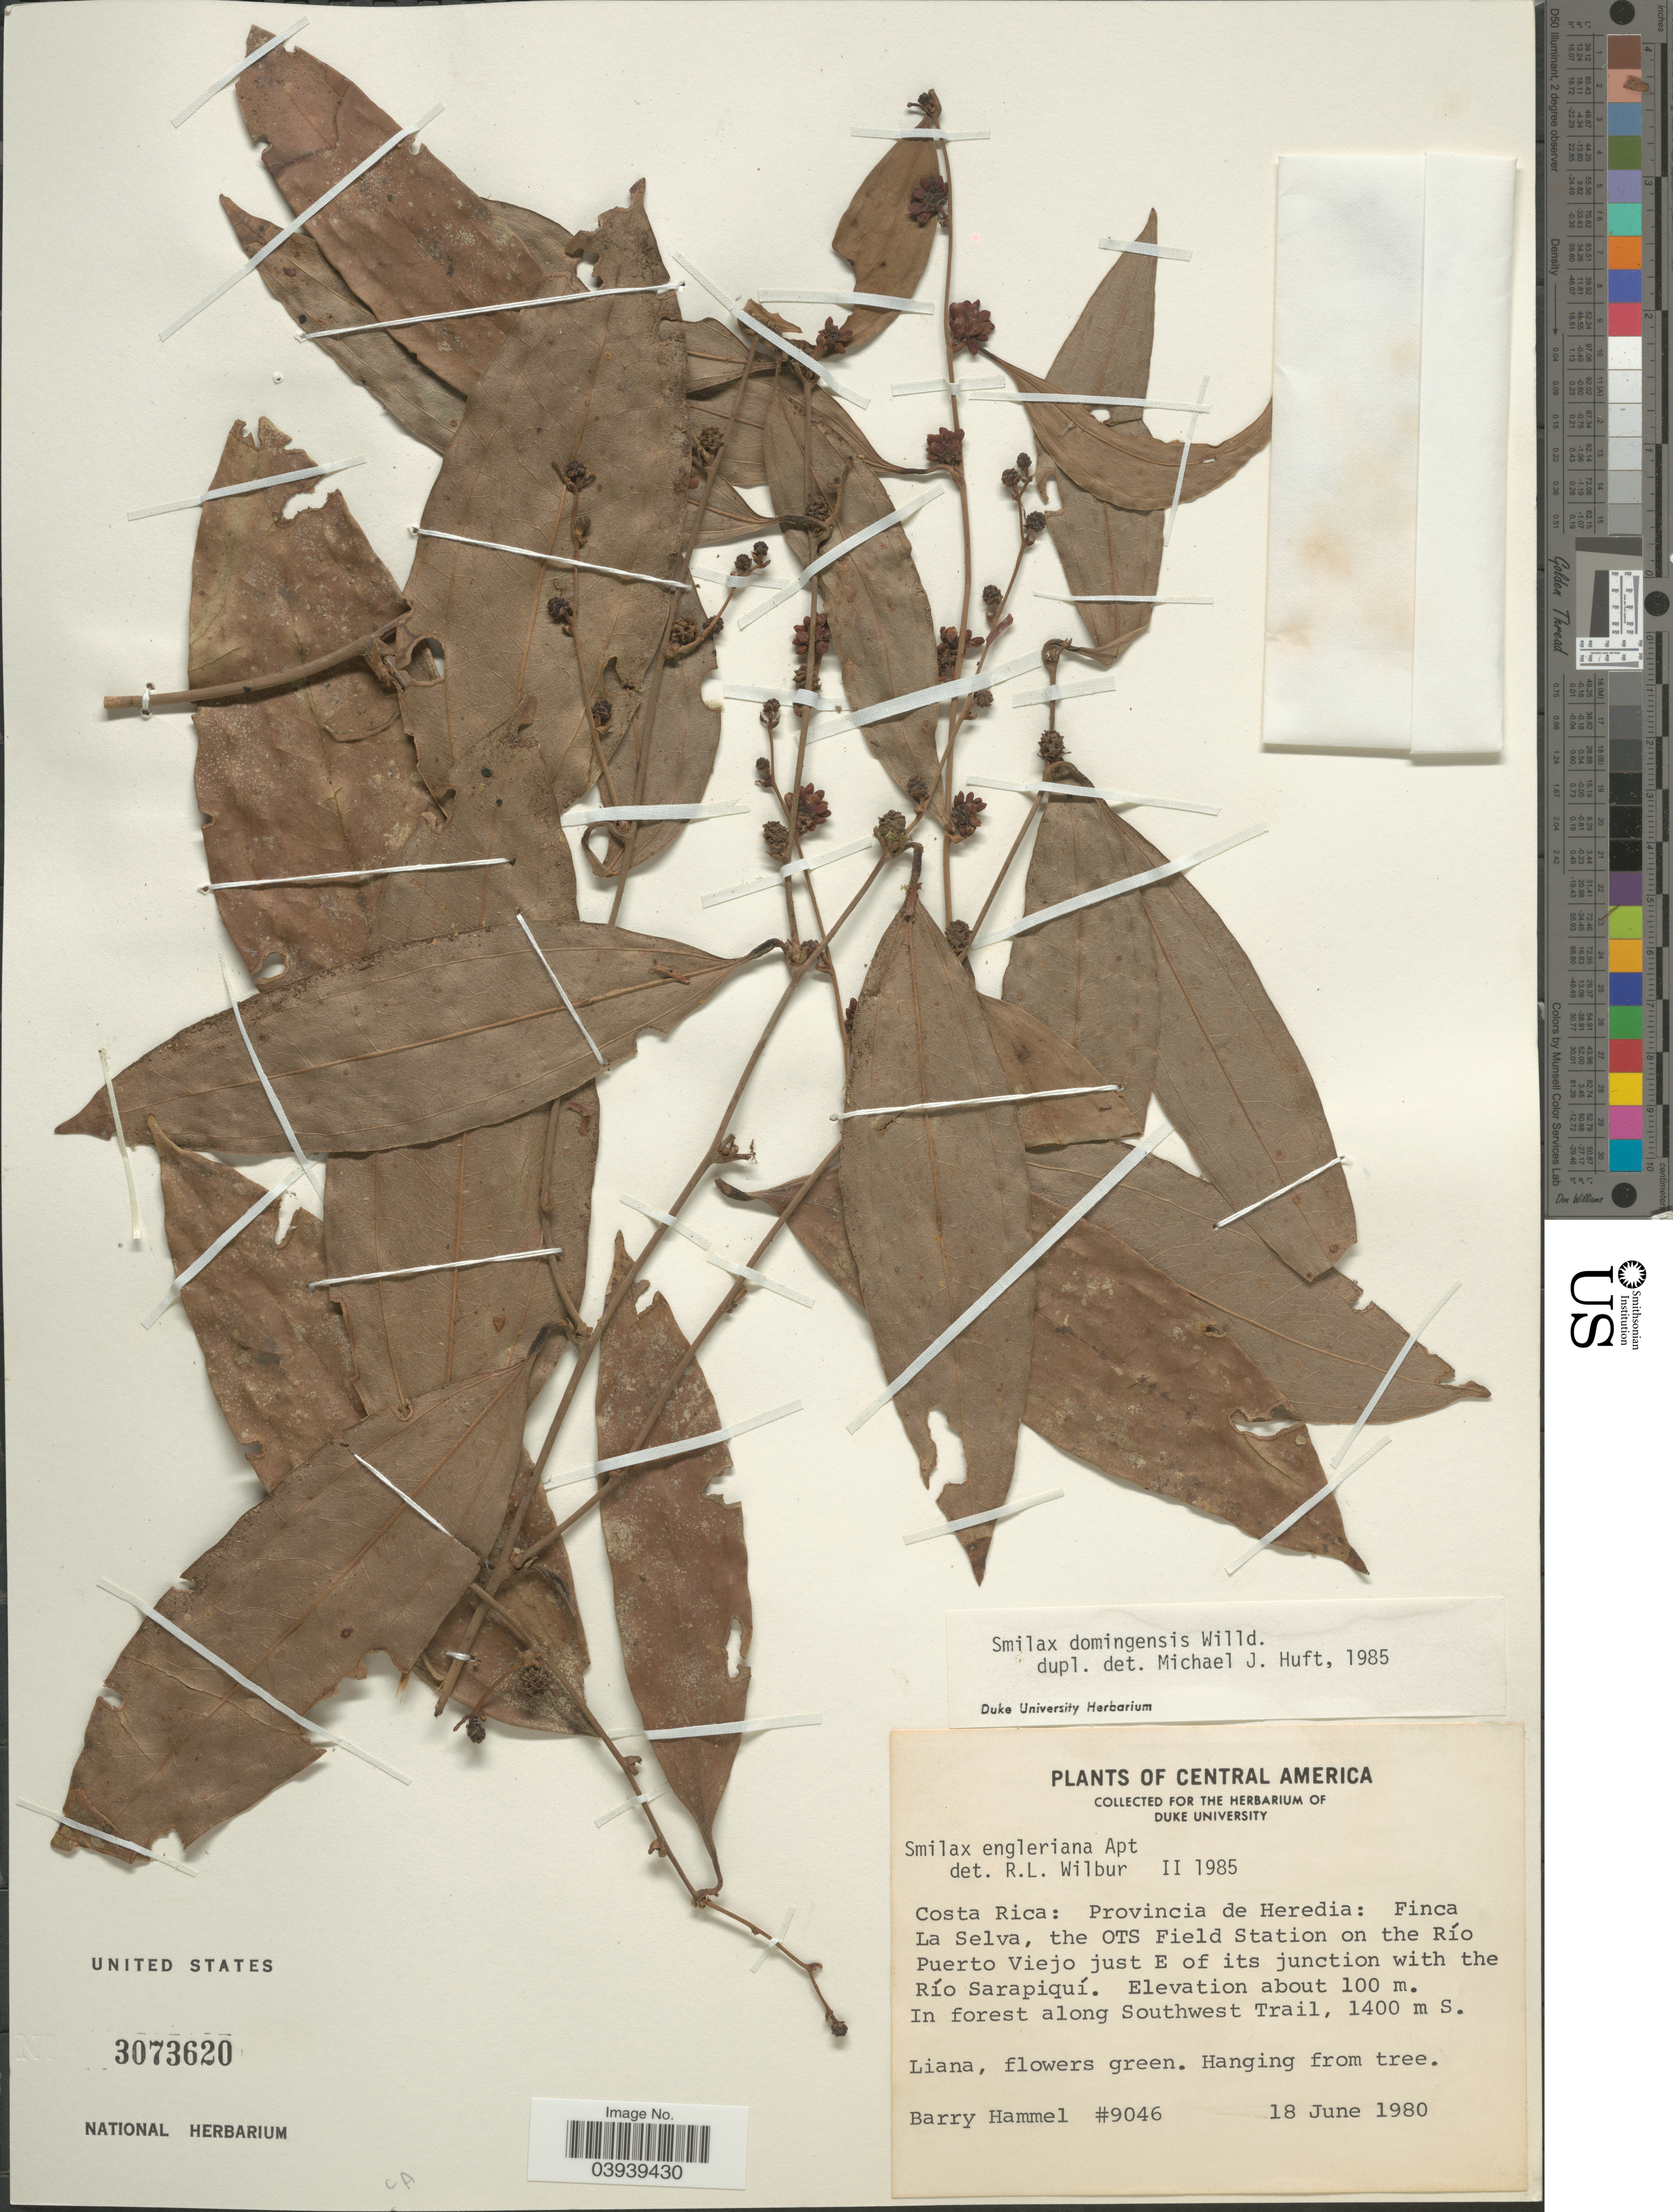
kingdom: Plantae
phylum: Tracheophyta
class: Liliopsida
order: Liliales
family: Smilacaceae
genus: Smilax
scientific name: Smilax domingensis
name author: Willd.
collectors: B. Hammel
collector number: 9046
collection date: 1980-06-18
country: Costa Rica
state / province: Heredia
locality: Finca La Selva, the OTS Field Station on the Río Puerto Viejo just E of its junction with the Río Sarapiquí. In forest along Southwest Trail.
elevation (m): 100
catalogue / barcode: US 3073620